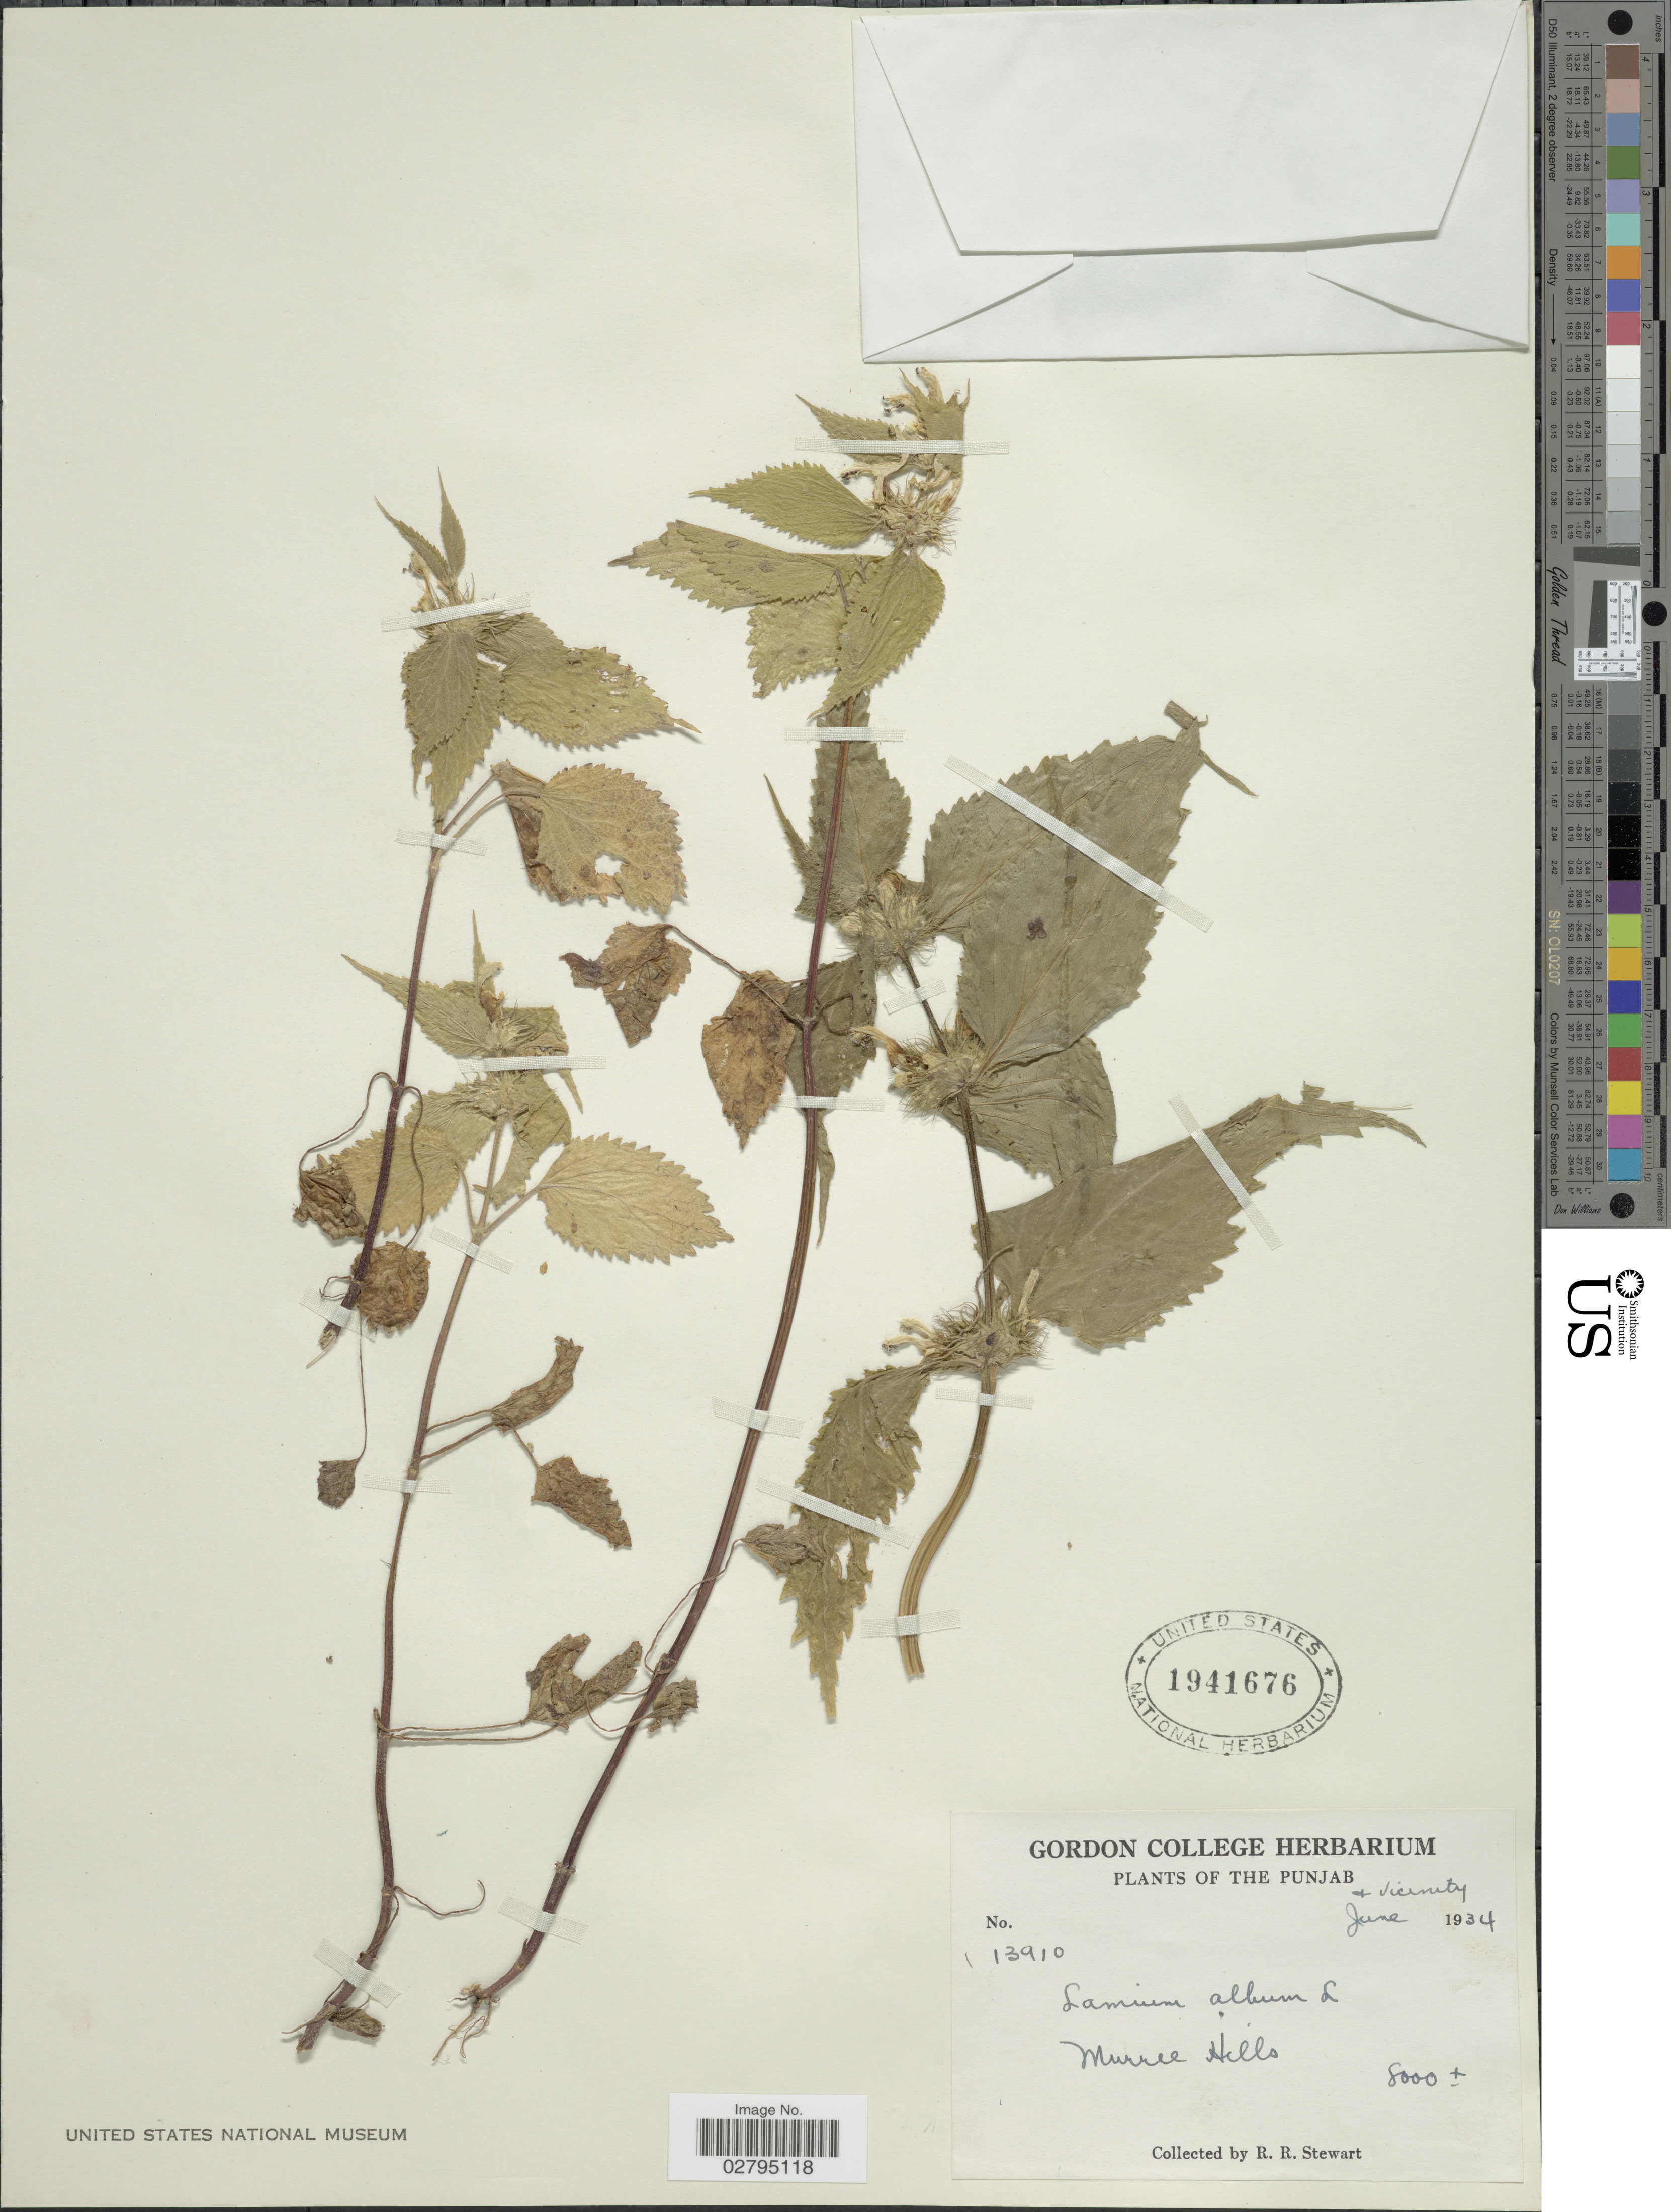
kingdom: Plantae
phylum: Tracheophyta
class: Magnoliopsida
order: Lamiales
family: Lamiaceae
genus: Lamium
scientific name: Lamium album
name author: L.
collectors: R. R. Stewart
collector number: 13910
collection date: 1934-06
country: Pakistan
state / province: Punjab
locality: Punjab & Vicinity. Murree Hills.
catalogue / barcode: US 1941676